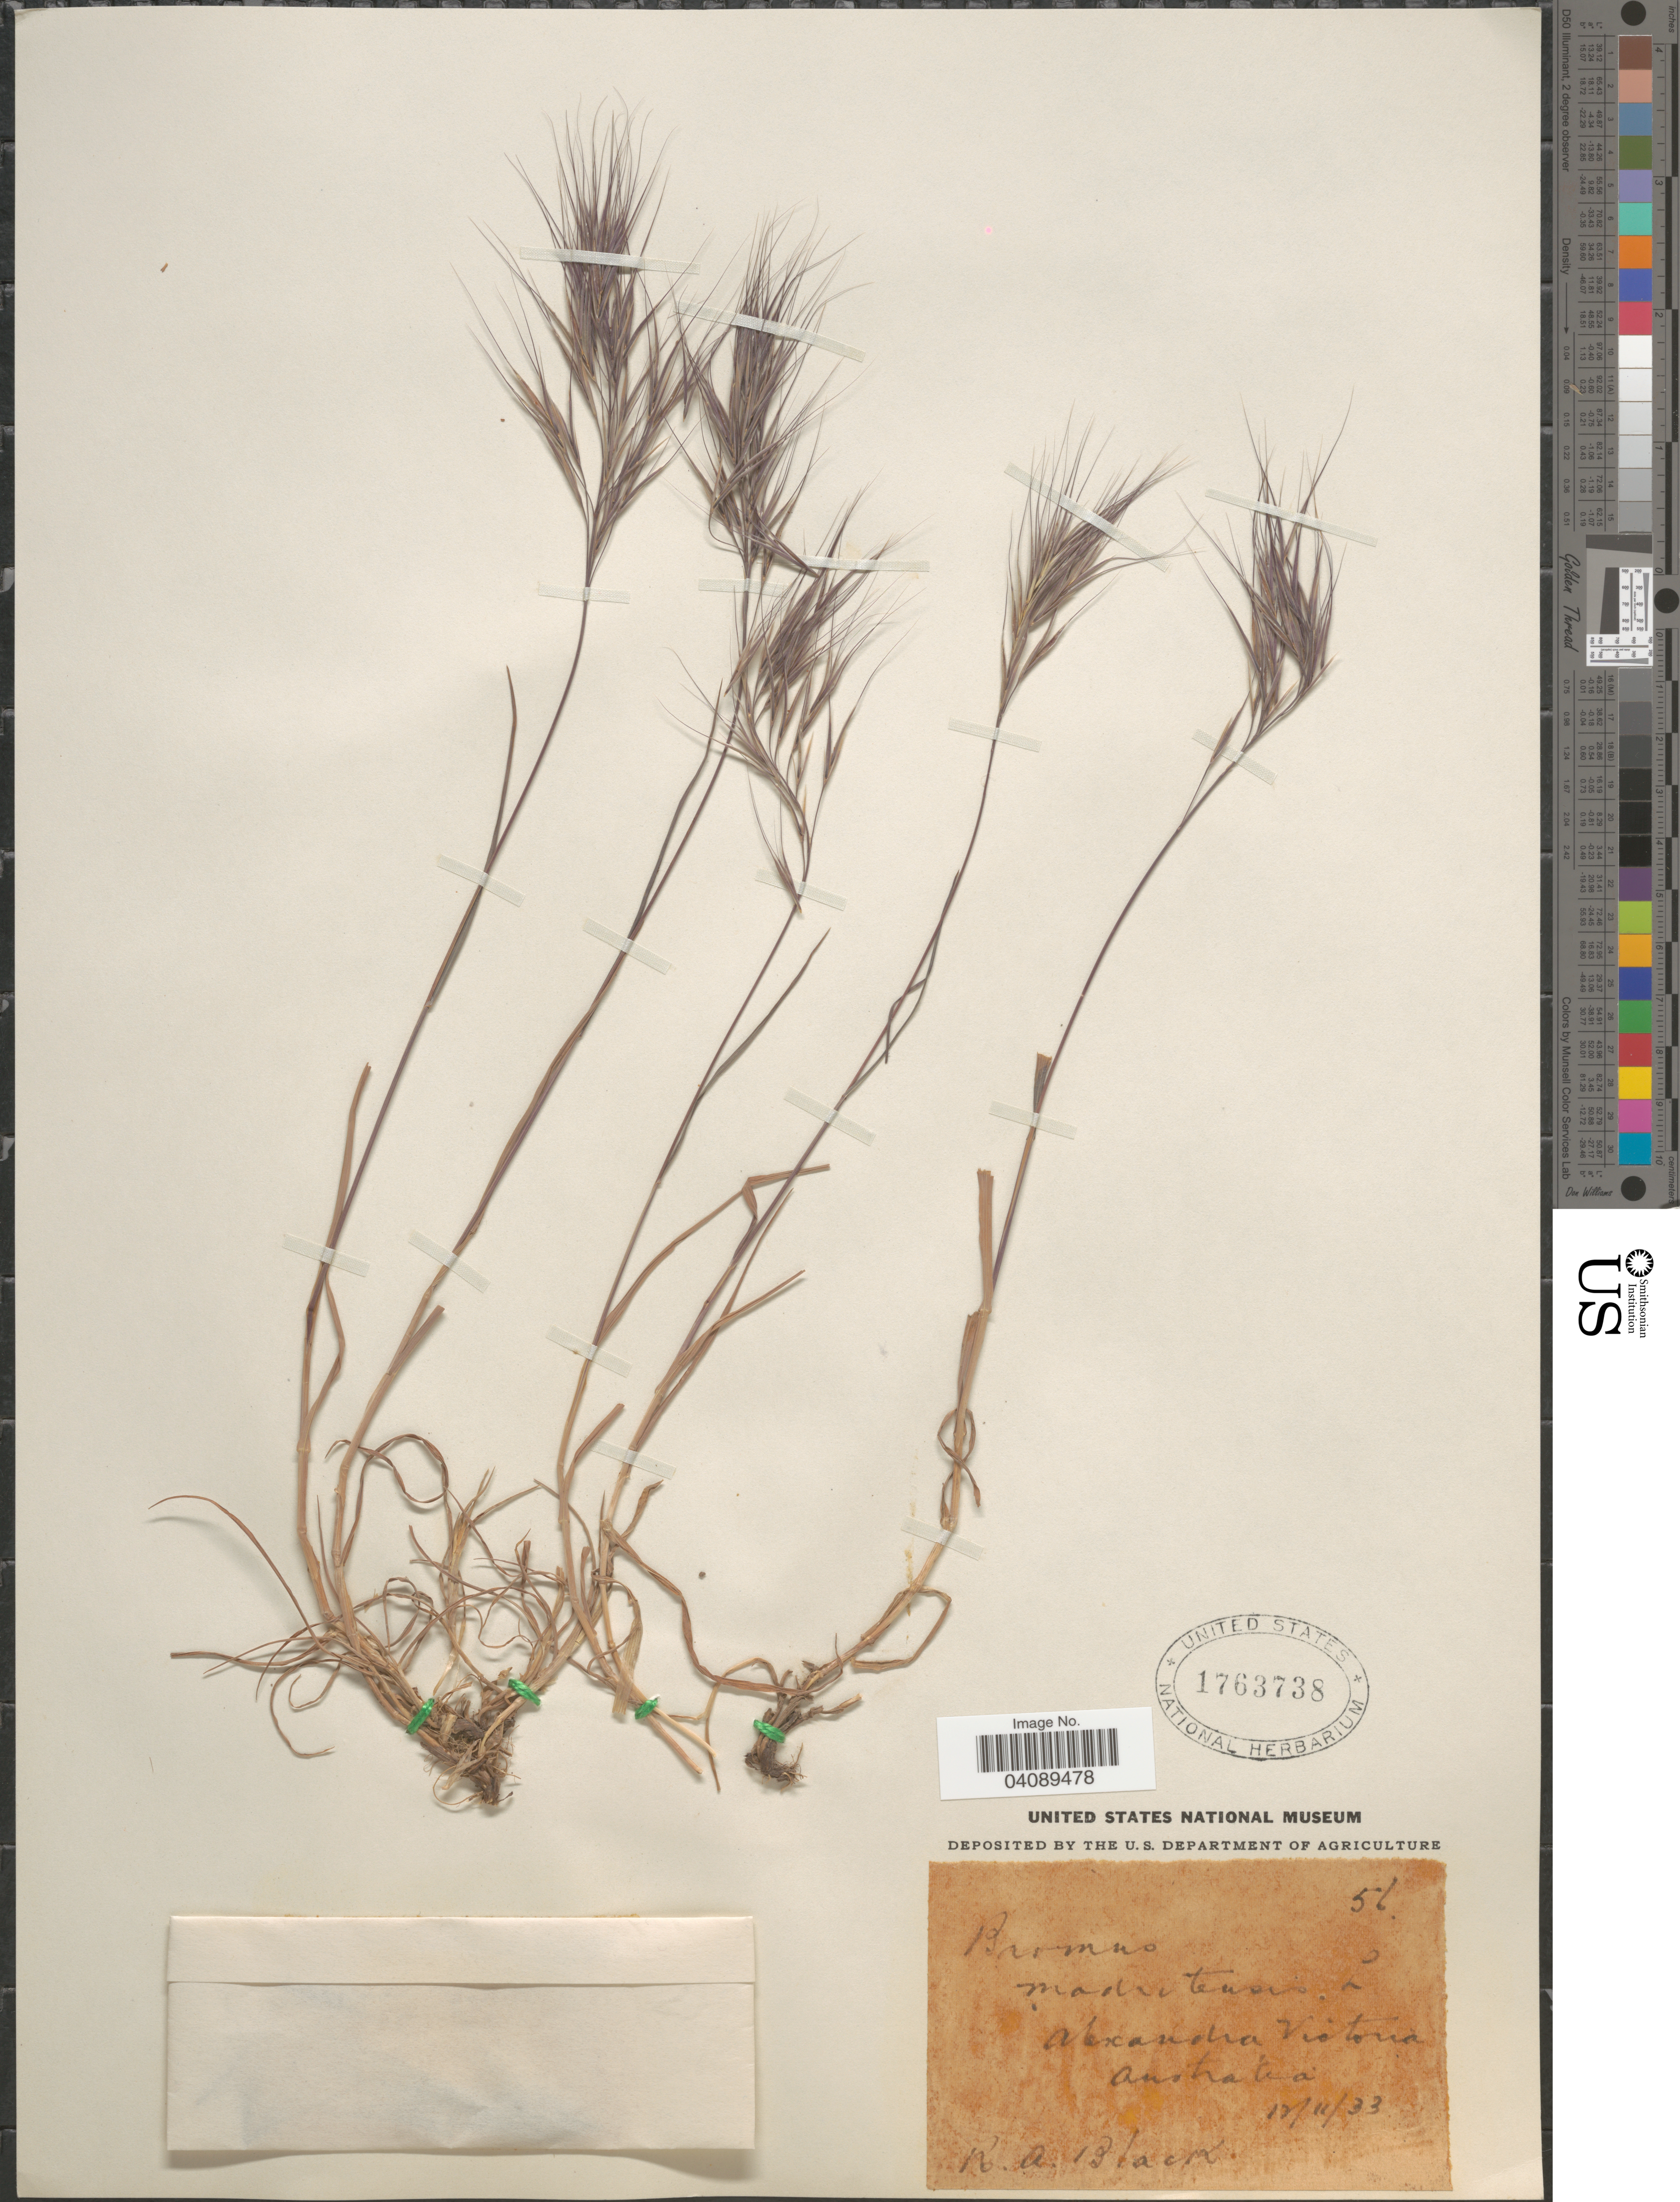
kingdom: Plantae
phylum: Tracheophyta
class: Liliopsida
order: Poales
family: Poaceae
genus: Bromus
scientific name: Bromus madritensis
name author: L.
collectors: R. A. Black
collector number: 56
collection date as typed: Transcribed d/m/y: 17/11/33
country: Australia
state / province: Victoria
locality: Alexandra Victoria.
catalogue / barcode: US 1763738